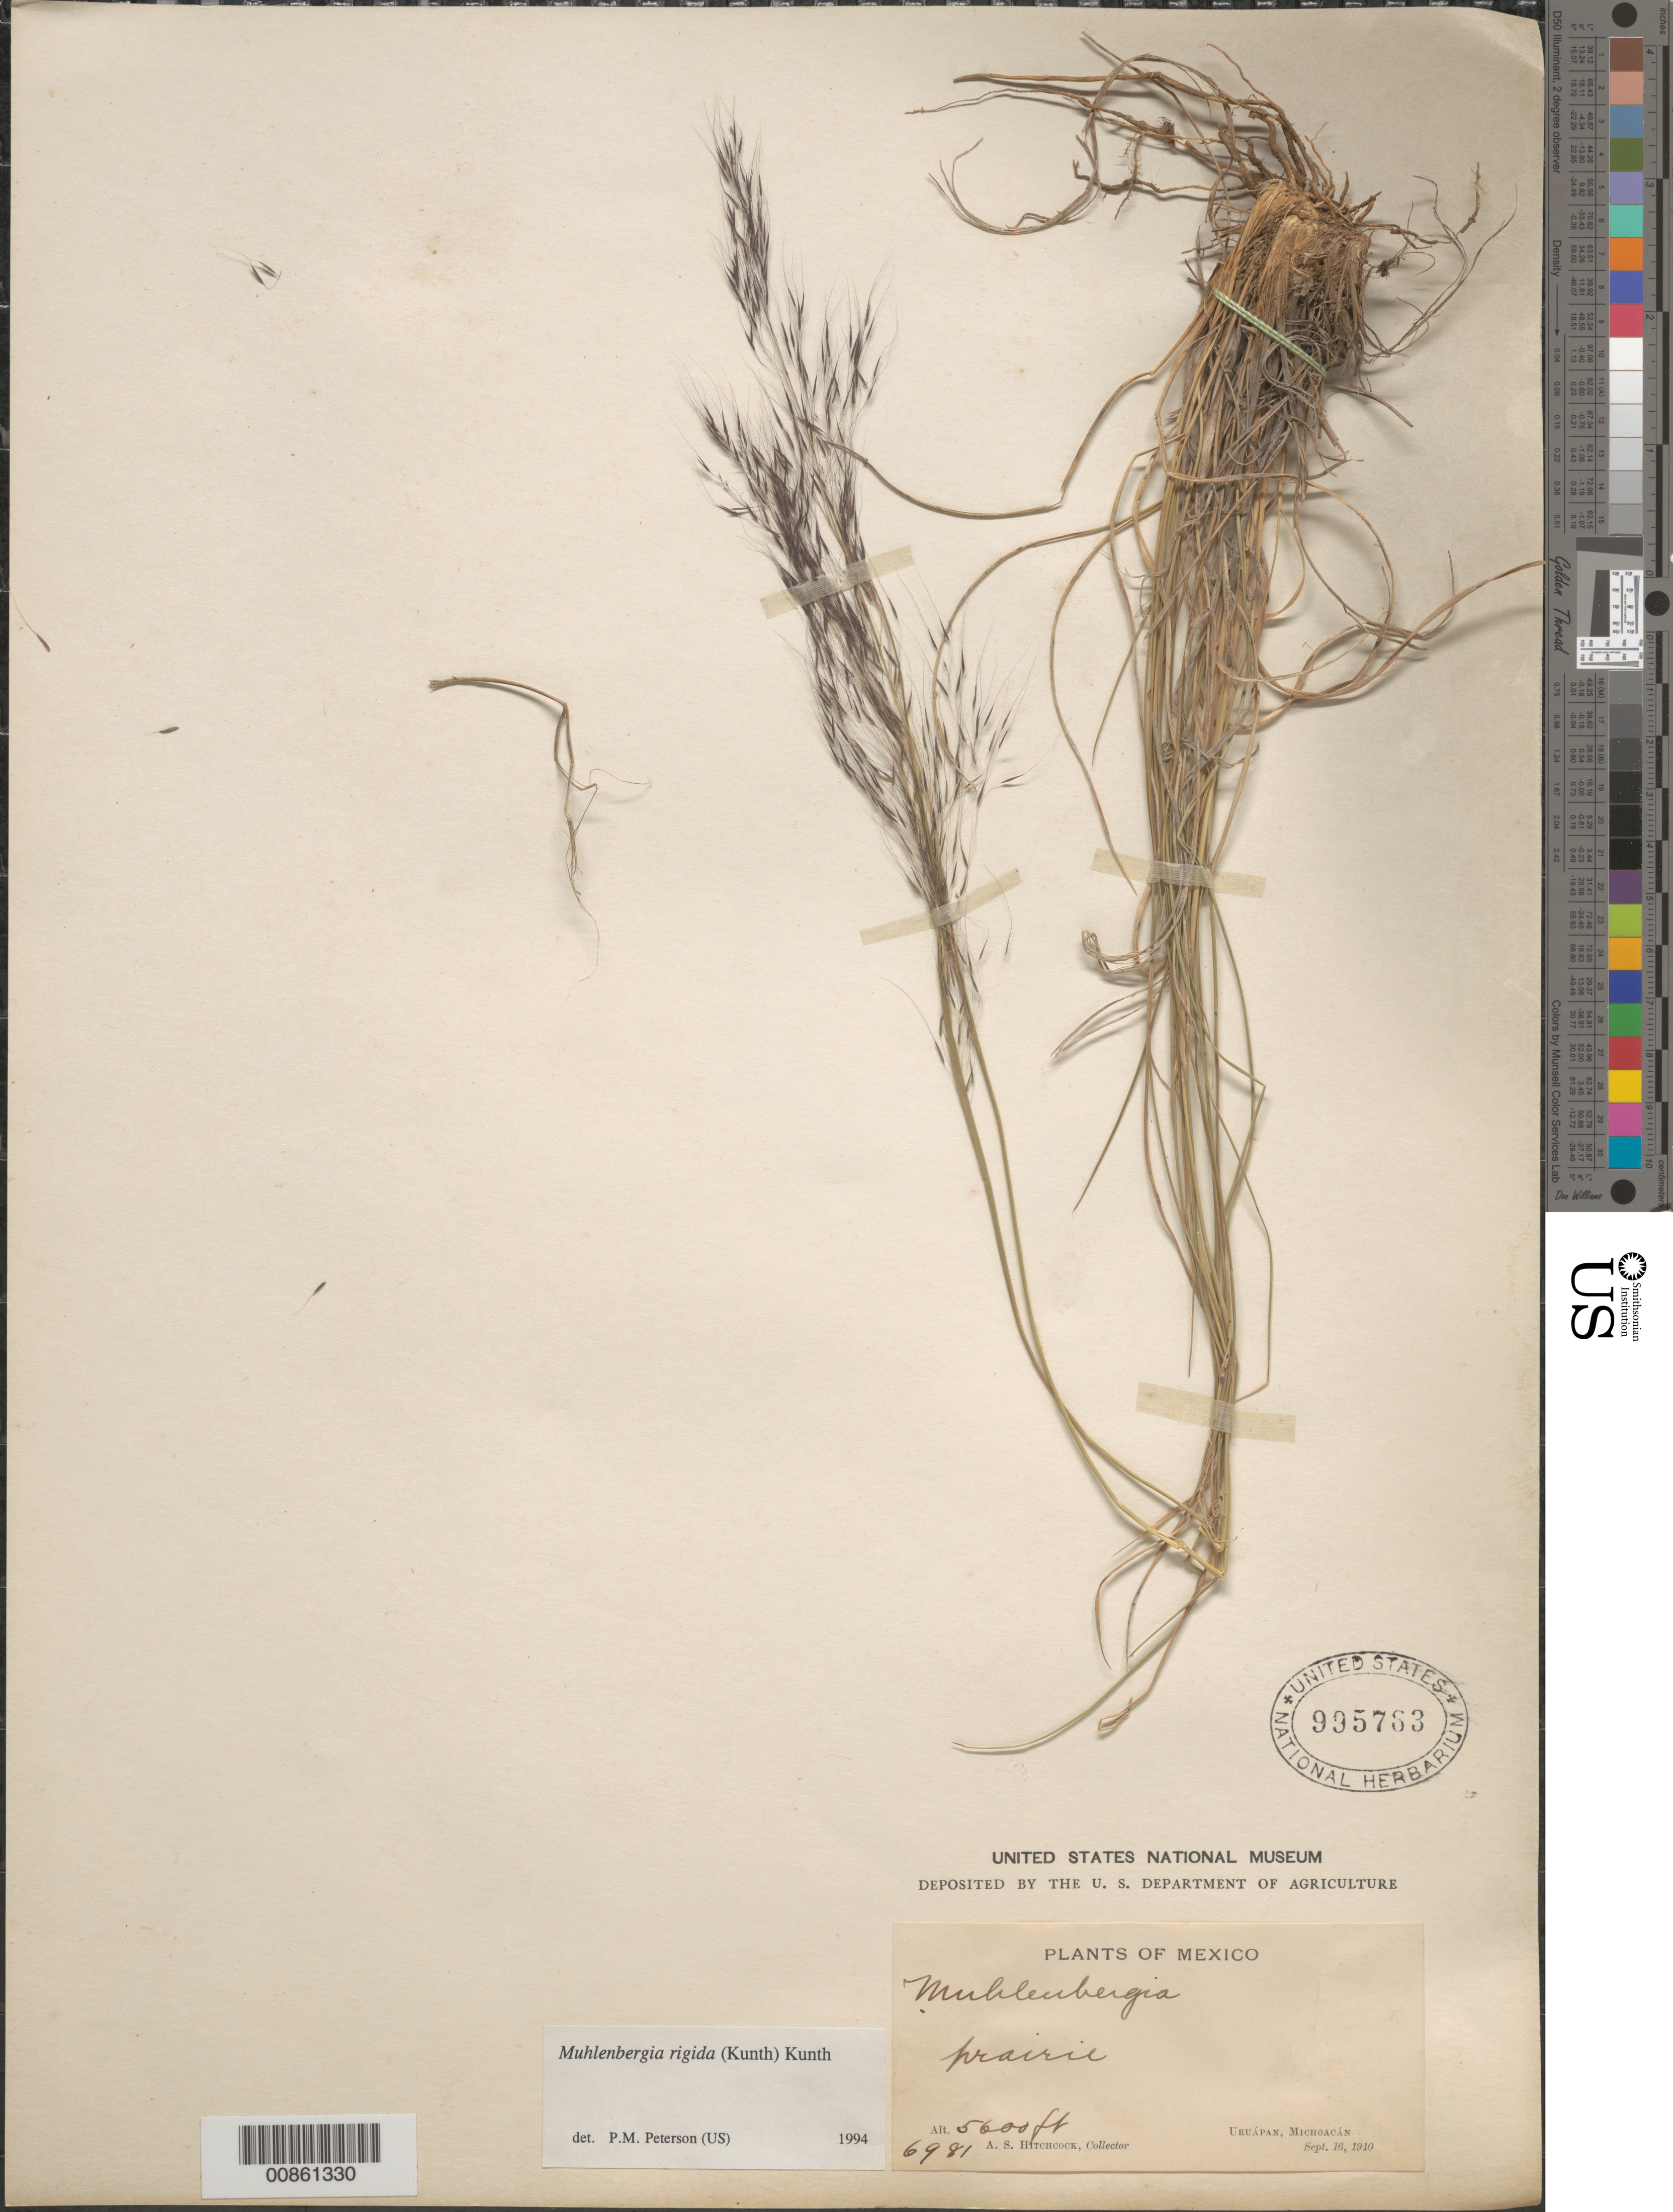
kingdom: Plantae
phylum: Tracheophyta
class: Liliopsida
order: Poales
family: Poaceae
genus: Muhlenbergia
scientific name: Muhlenbergia rigida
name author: (Kunth) Kunth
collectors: A. S. Hitchcock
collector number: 6981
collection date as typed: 16 Sep 1910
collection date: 1910-09-16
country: Mexico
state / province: Michoacán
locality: Uruapan, Mich.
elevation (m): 1707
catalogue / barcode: US 995783